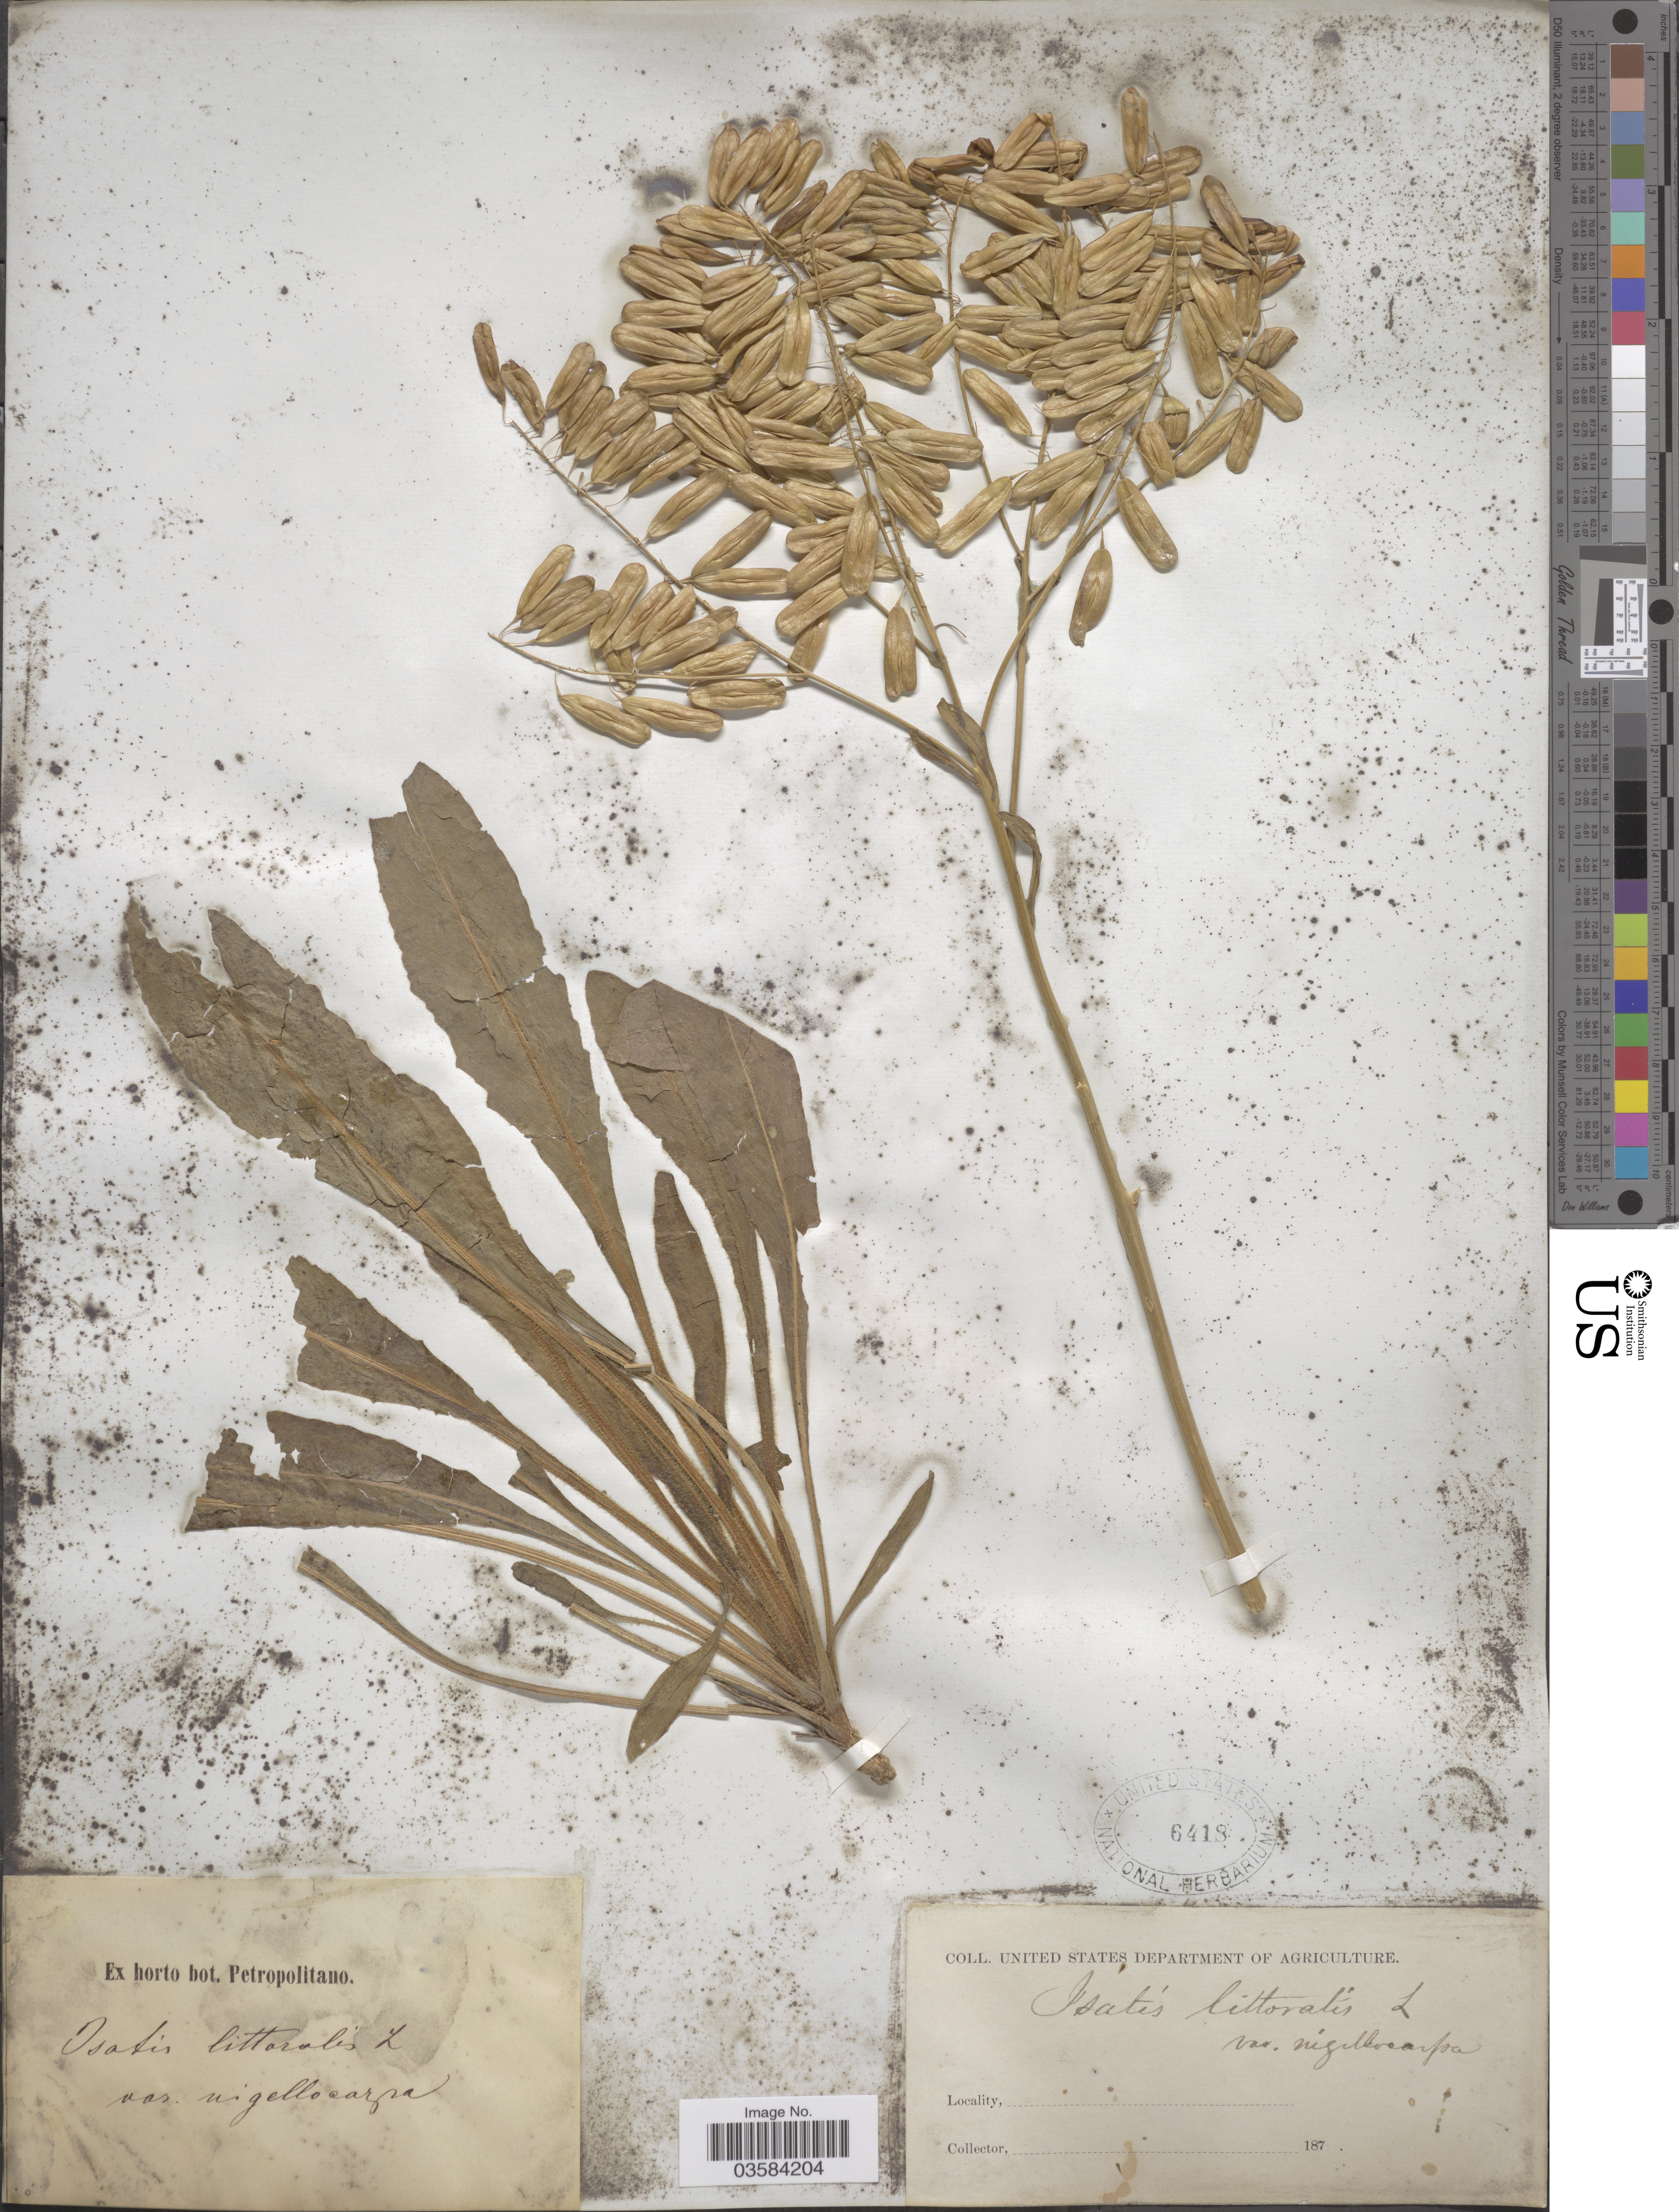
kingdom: Plantae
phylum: Tracheophyta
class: Magnoliopsida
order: Brassicales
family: Brassicaceae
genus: Isatis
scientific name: Isatis littoralis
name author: Steven ex DC.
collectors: ex Horto Bot. Petropolitano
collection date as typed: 187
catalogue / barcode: US 6418